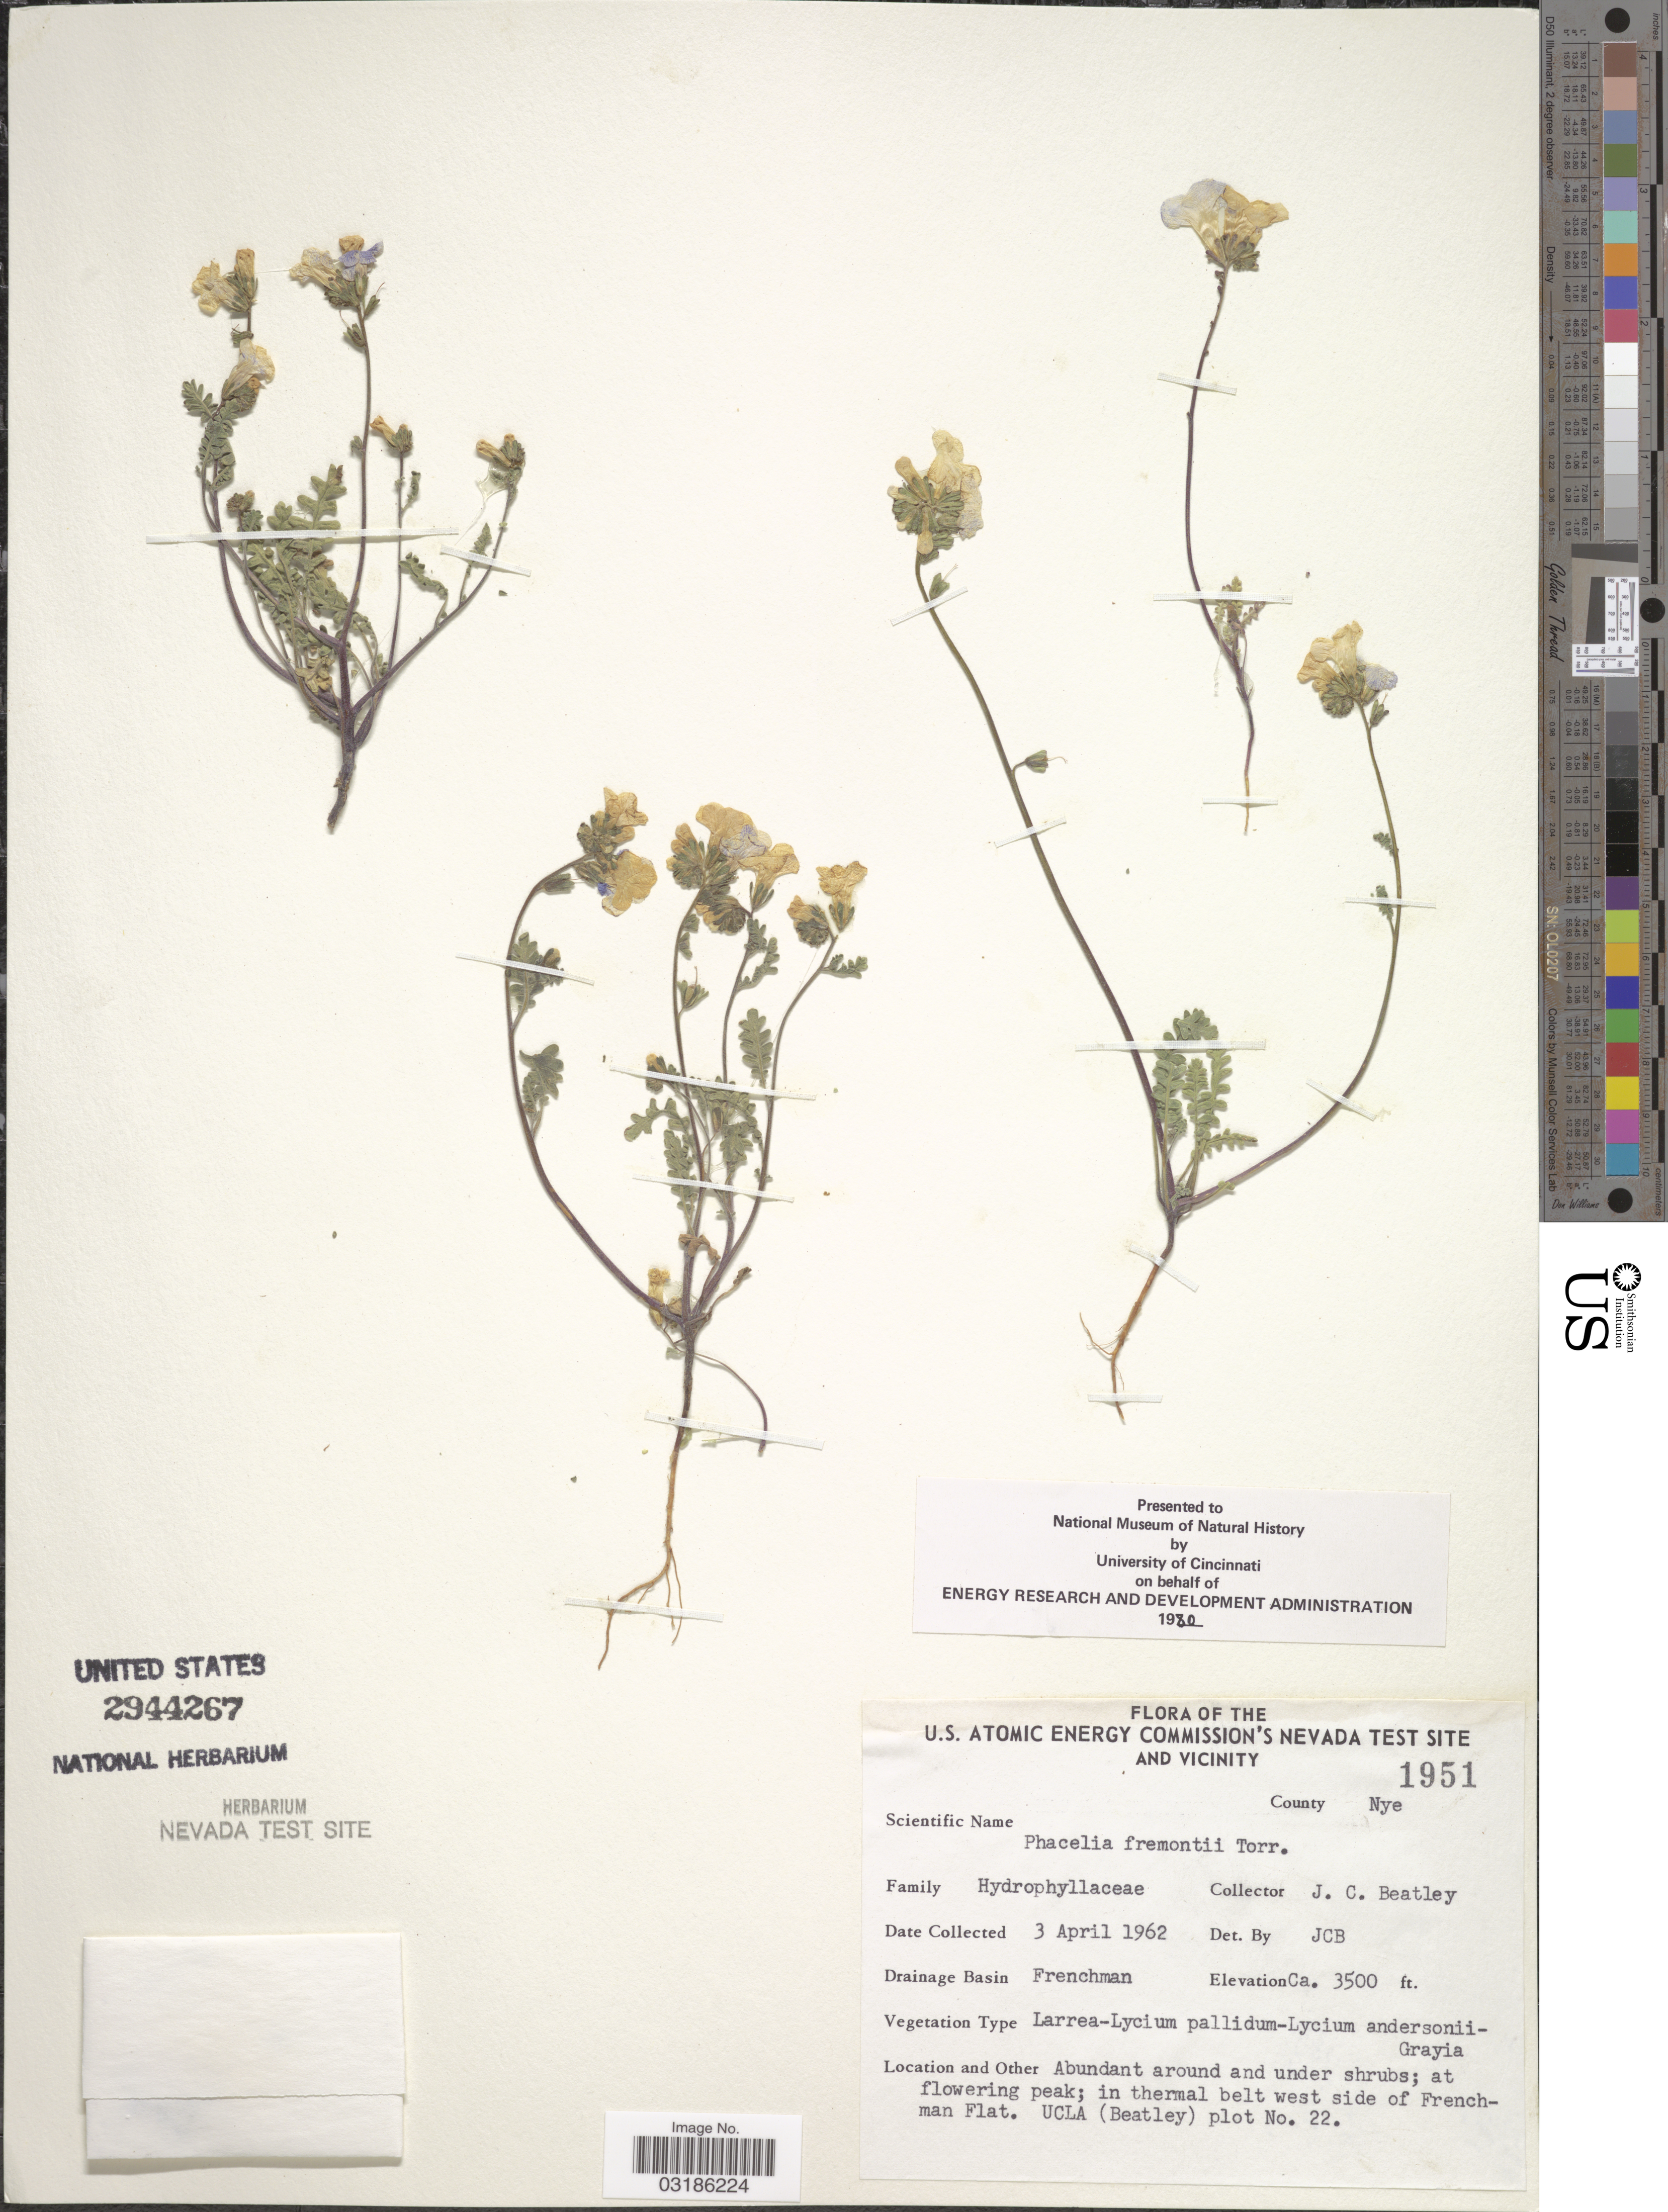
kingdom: Plantae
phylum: Tracheophyta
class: Magnoliopsida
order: Boraginales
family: Hydrophyllaceae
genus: Phacelia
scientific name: Phacelia fremontii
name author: Torr.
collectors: J. C. Beatley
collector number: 1951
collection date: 1962-04-03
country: United States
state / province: Nevada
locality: U.S. Atomic Energy Commission's Nevada Test Site and vicinity. County Nye. Drainage Basin Frenchman. In thermal belt west side of Frenchman Flat. UCLA (Beatley) plot No. 22.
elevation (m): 1067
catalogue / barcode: US 2944267